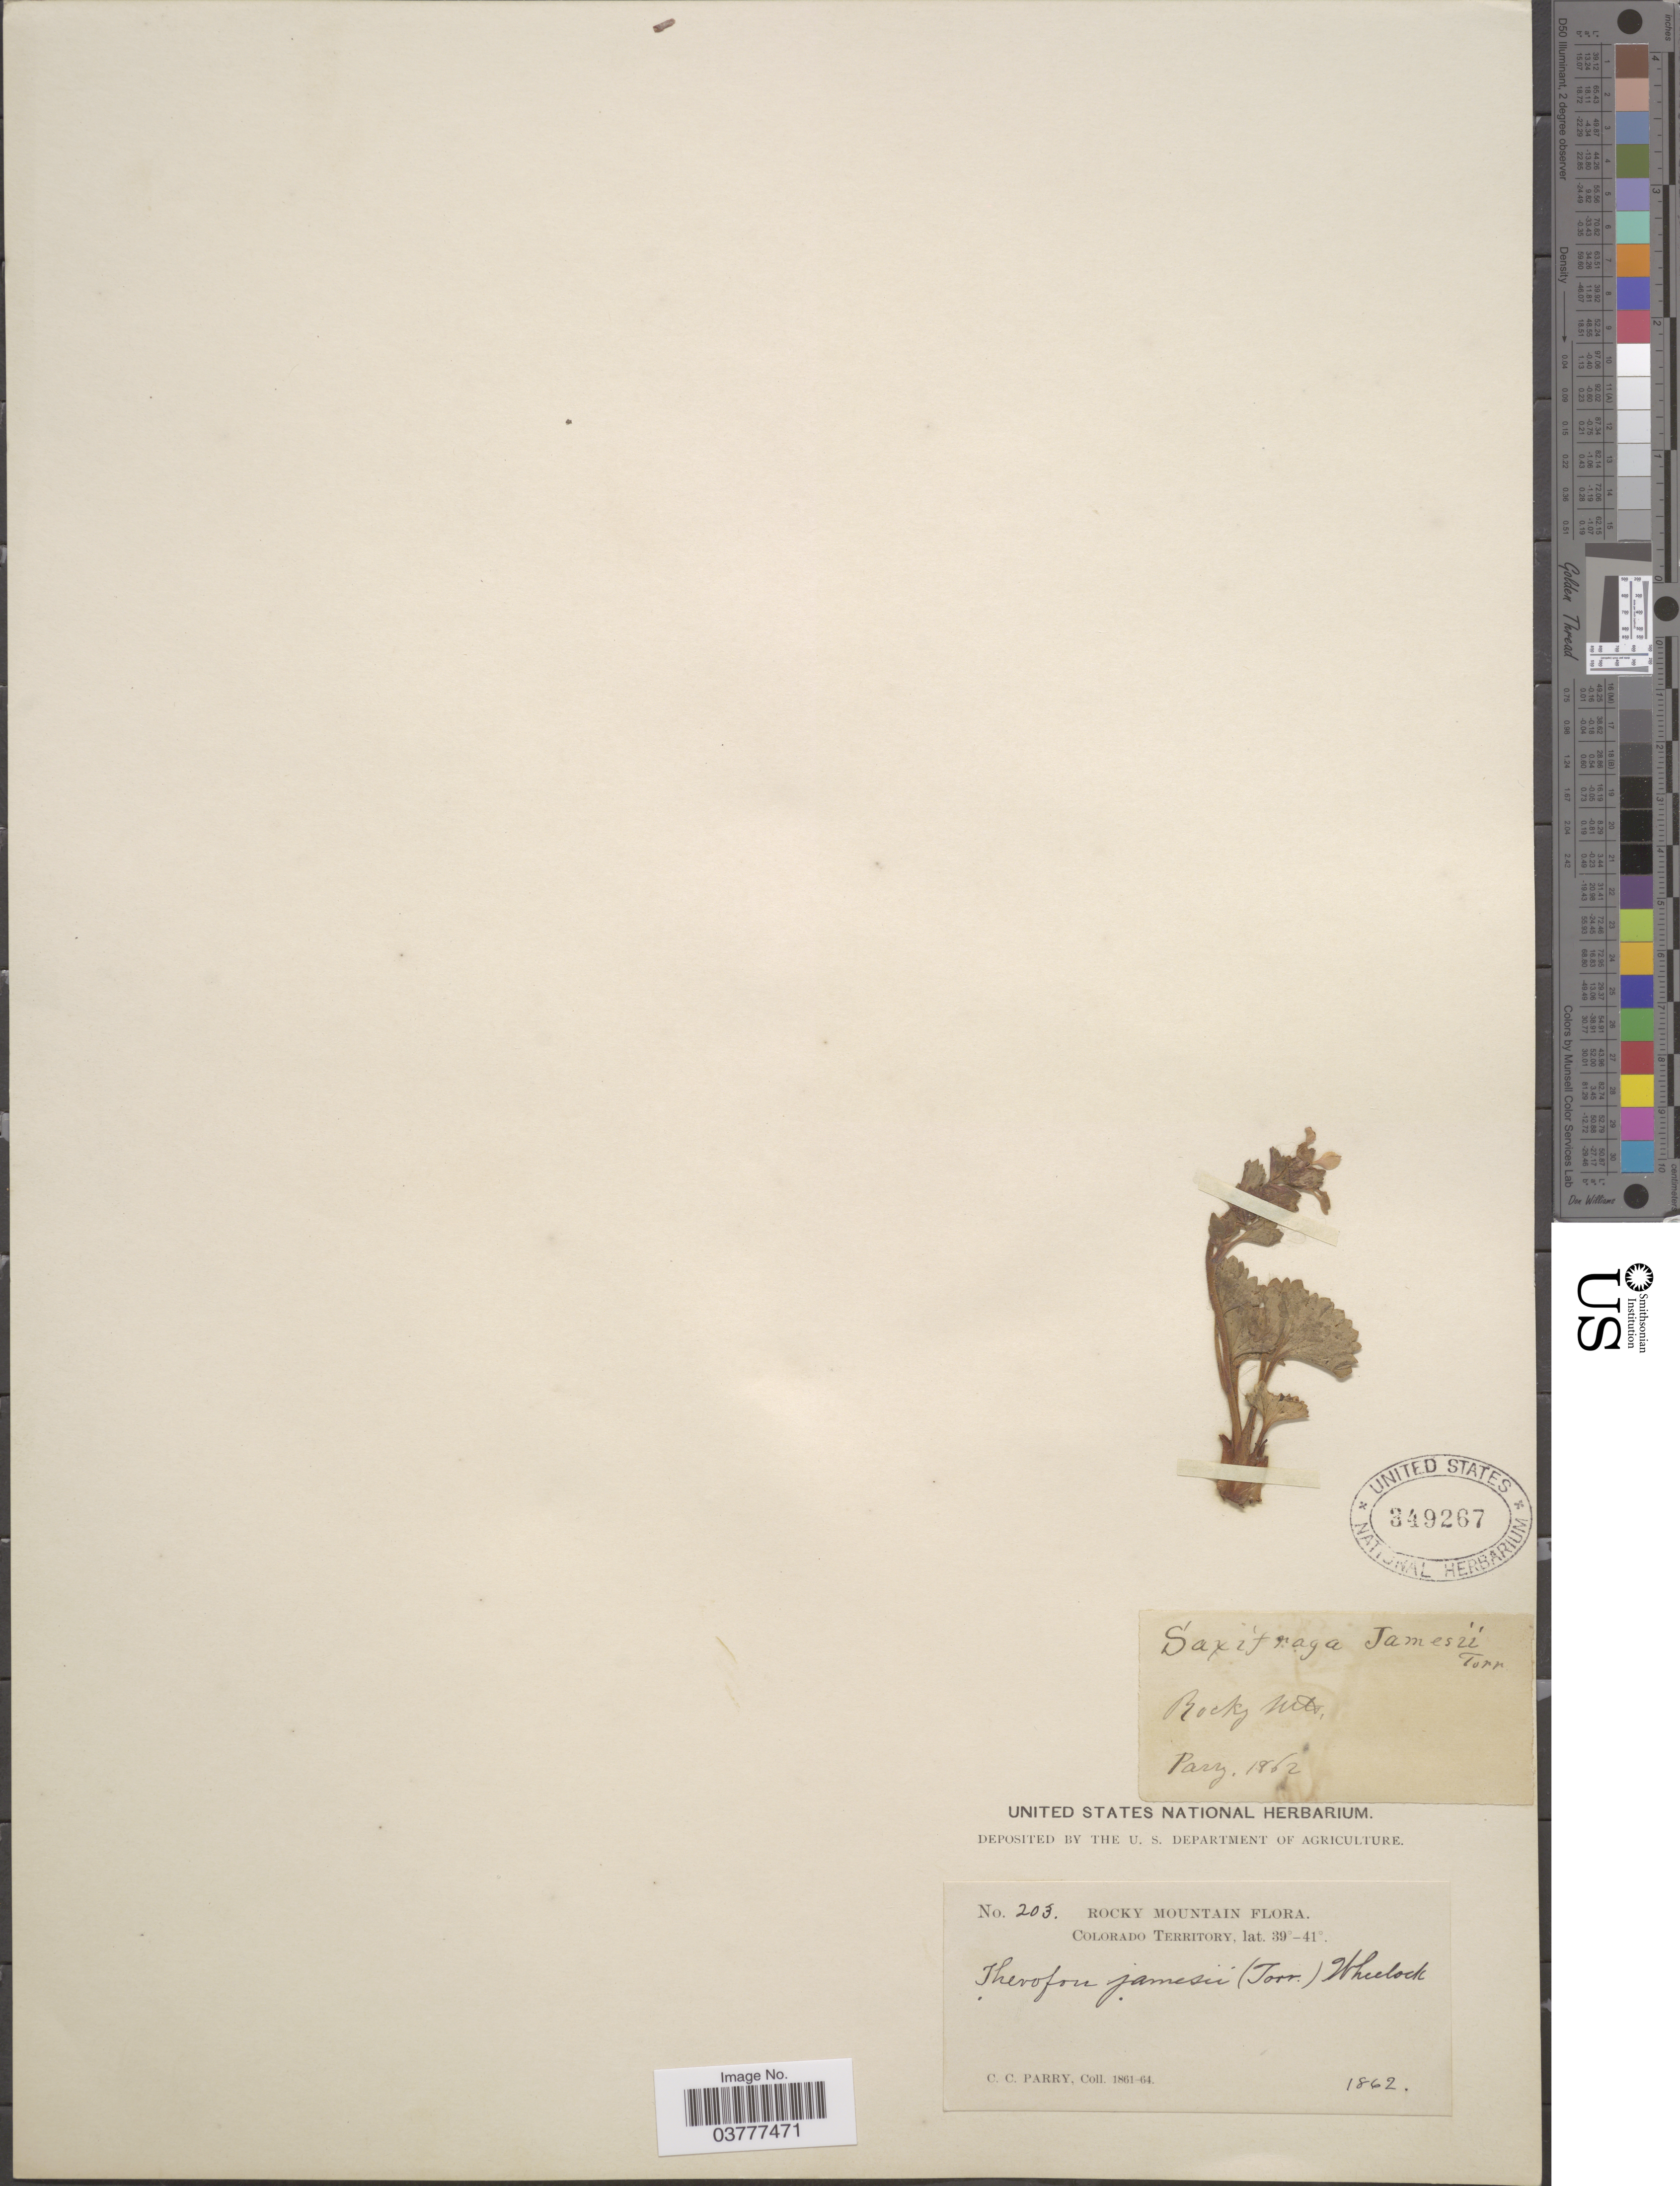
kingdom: Plantae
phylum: Tracheophyta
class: Magnoliopsida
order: Saxifragales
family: Saxifragaceae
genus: Telesonix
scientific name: Telesonix jamesii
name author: (Torr.) Raf.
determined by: Strong, Mark T., (BOT), Smithsonian Institution - National Museum of Natural History (UNITED STATES)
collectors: C. C. Parry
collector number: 203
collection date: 1862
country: United States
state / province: Colorado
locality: Rocky Mountain.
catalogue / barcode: US 349267